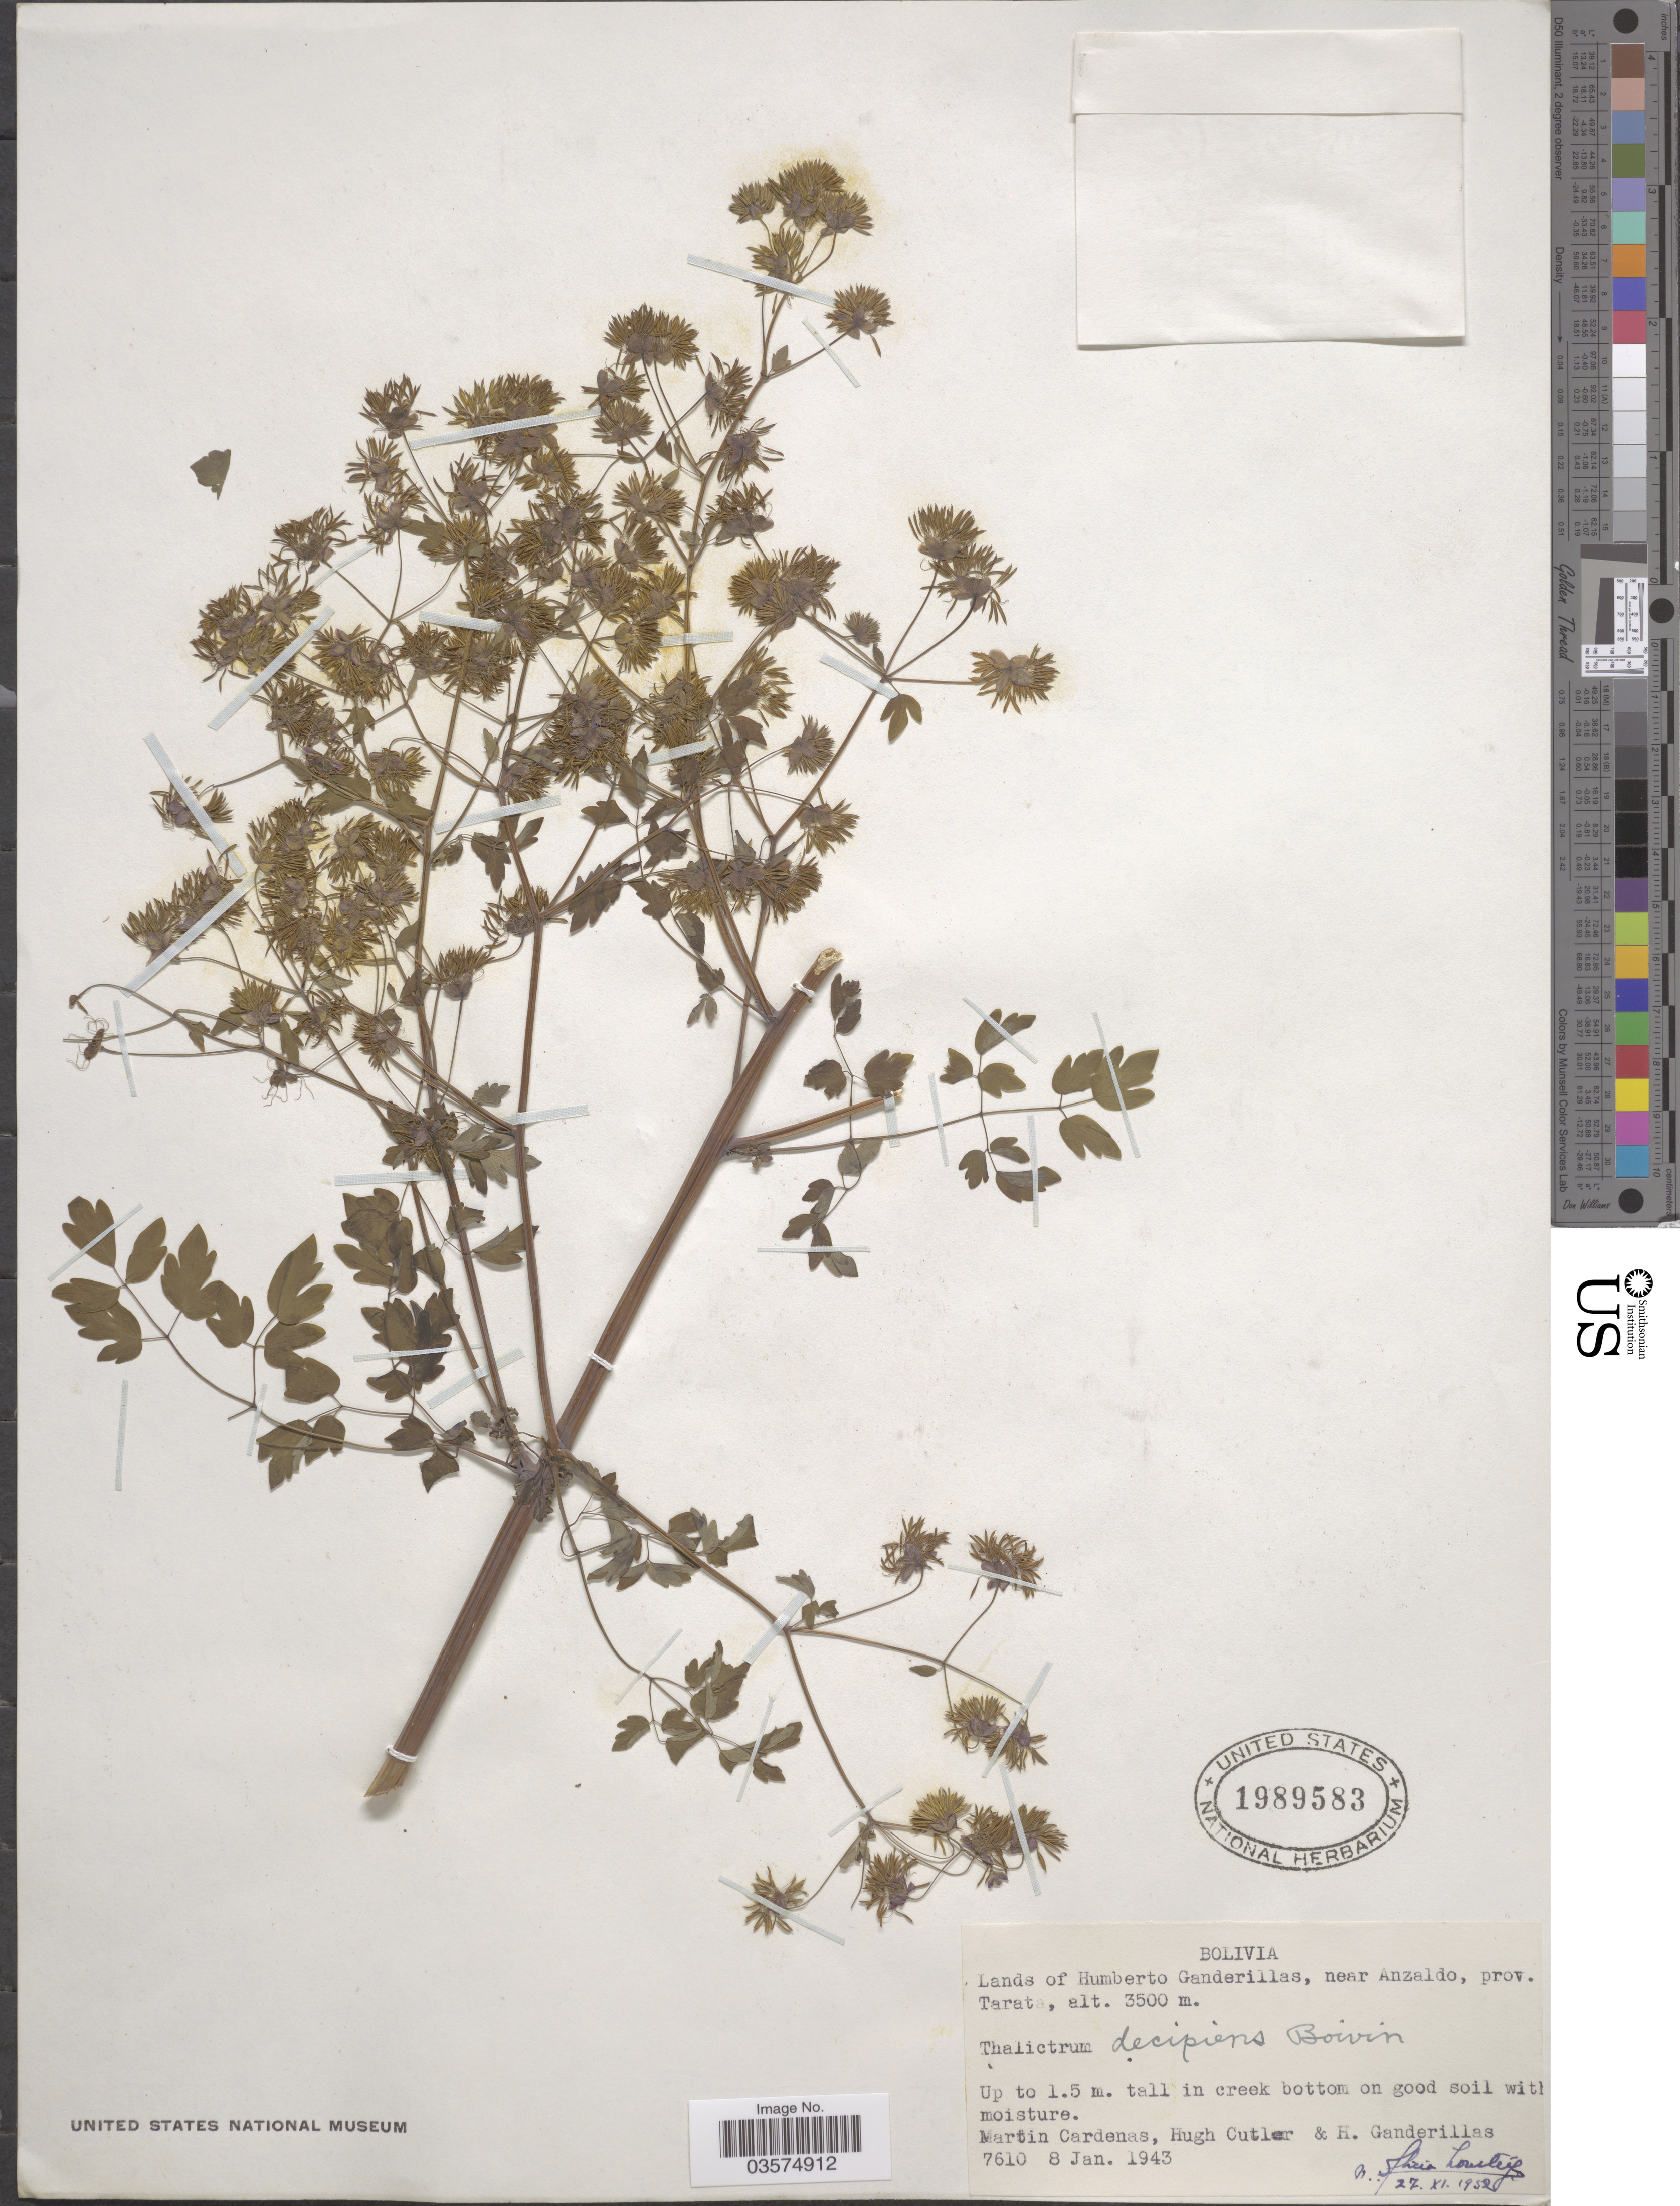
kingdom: Plantae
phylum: Tracheophyta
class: Magnoliopsida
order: Ranunculales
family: Ranunculaceae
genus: Thalictrum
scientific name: Thalictrum decipiens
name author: B. Boivin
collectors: M. Cárdenas, H. C. Cutler & H. Ganderillas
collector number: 7610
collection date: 1943-01-08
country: Bolivia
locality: Lands of Humberto Ganderillas, near Anzaldo, prov. Tarata.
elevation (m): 3500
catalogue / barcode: US 1989583